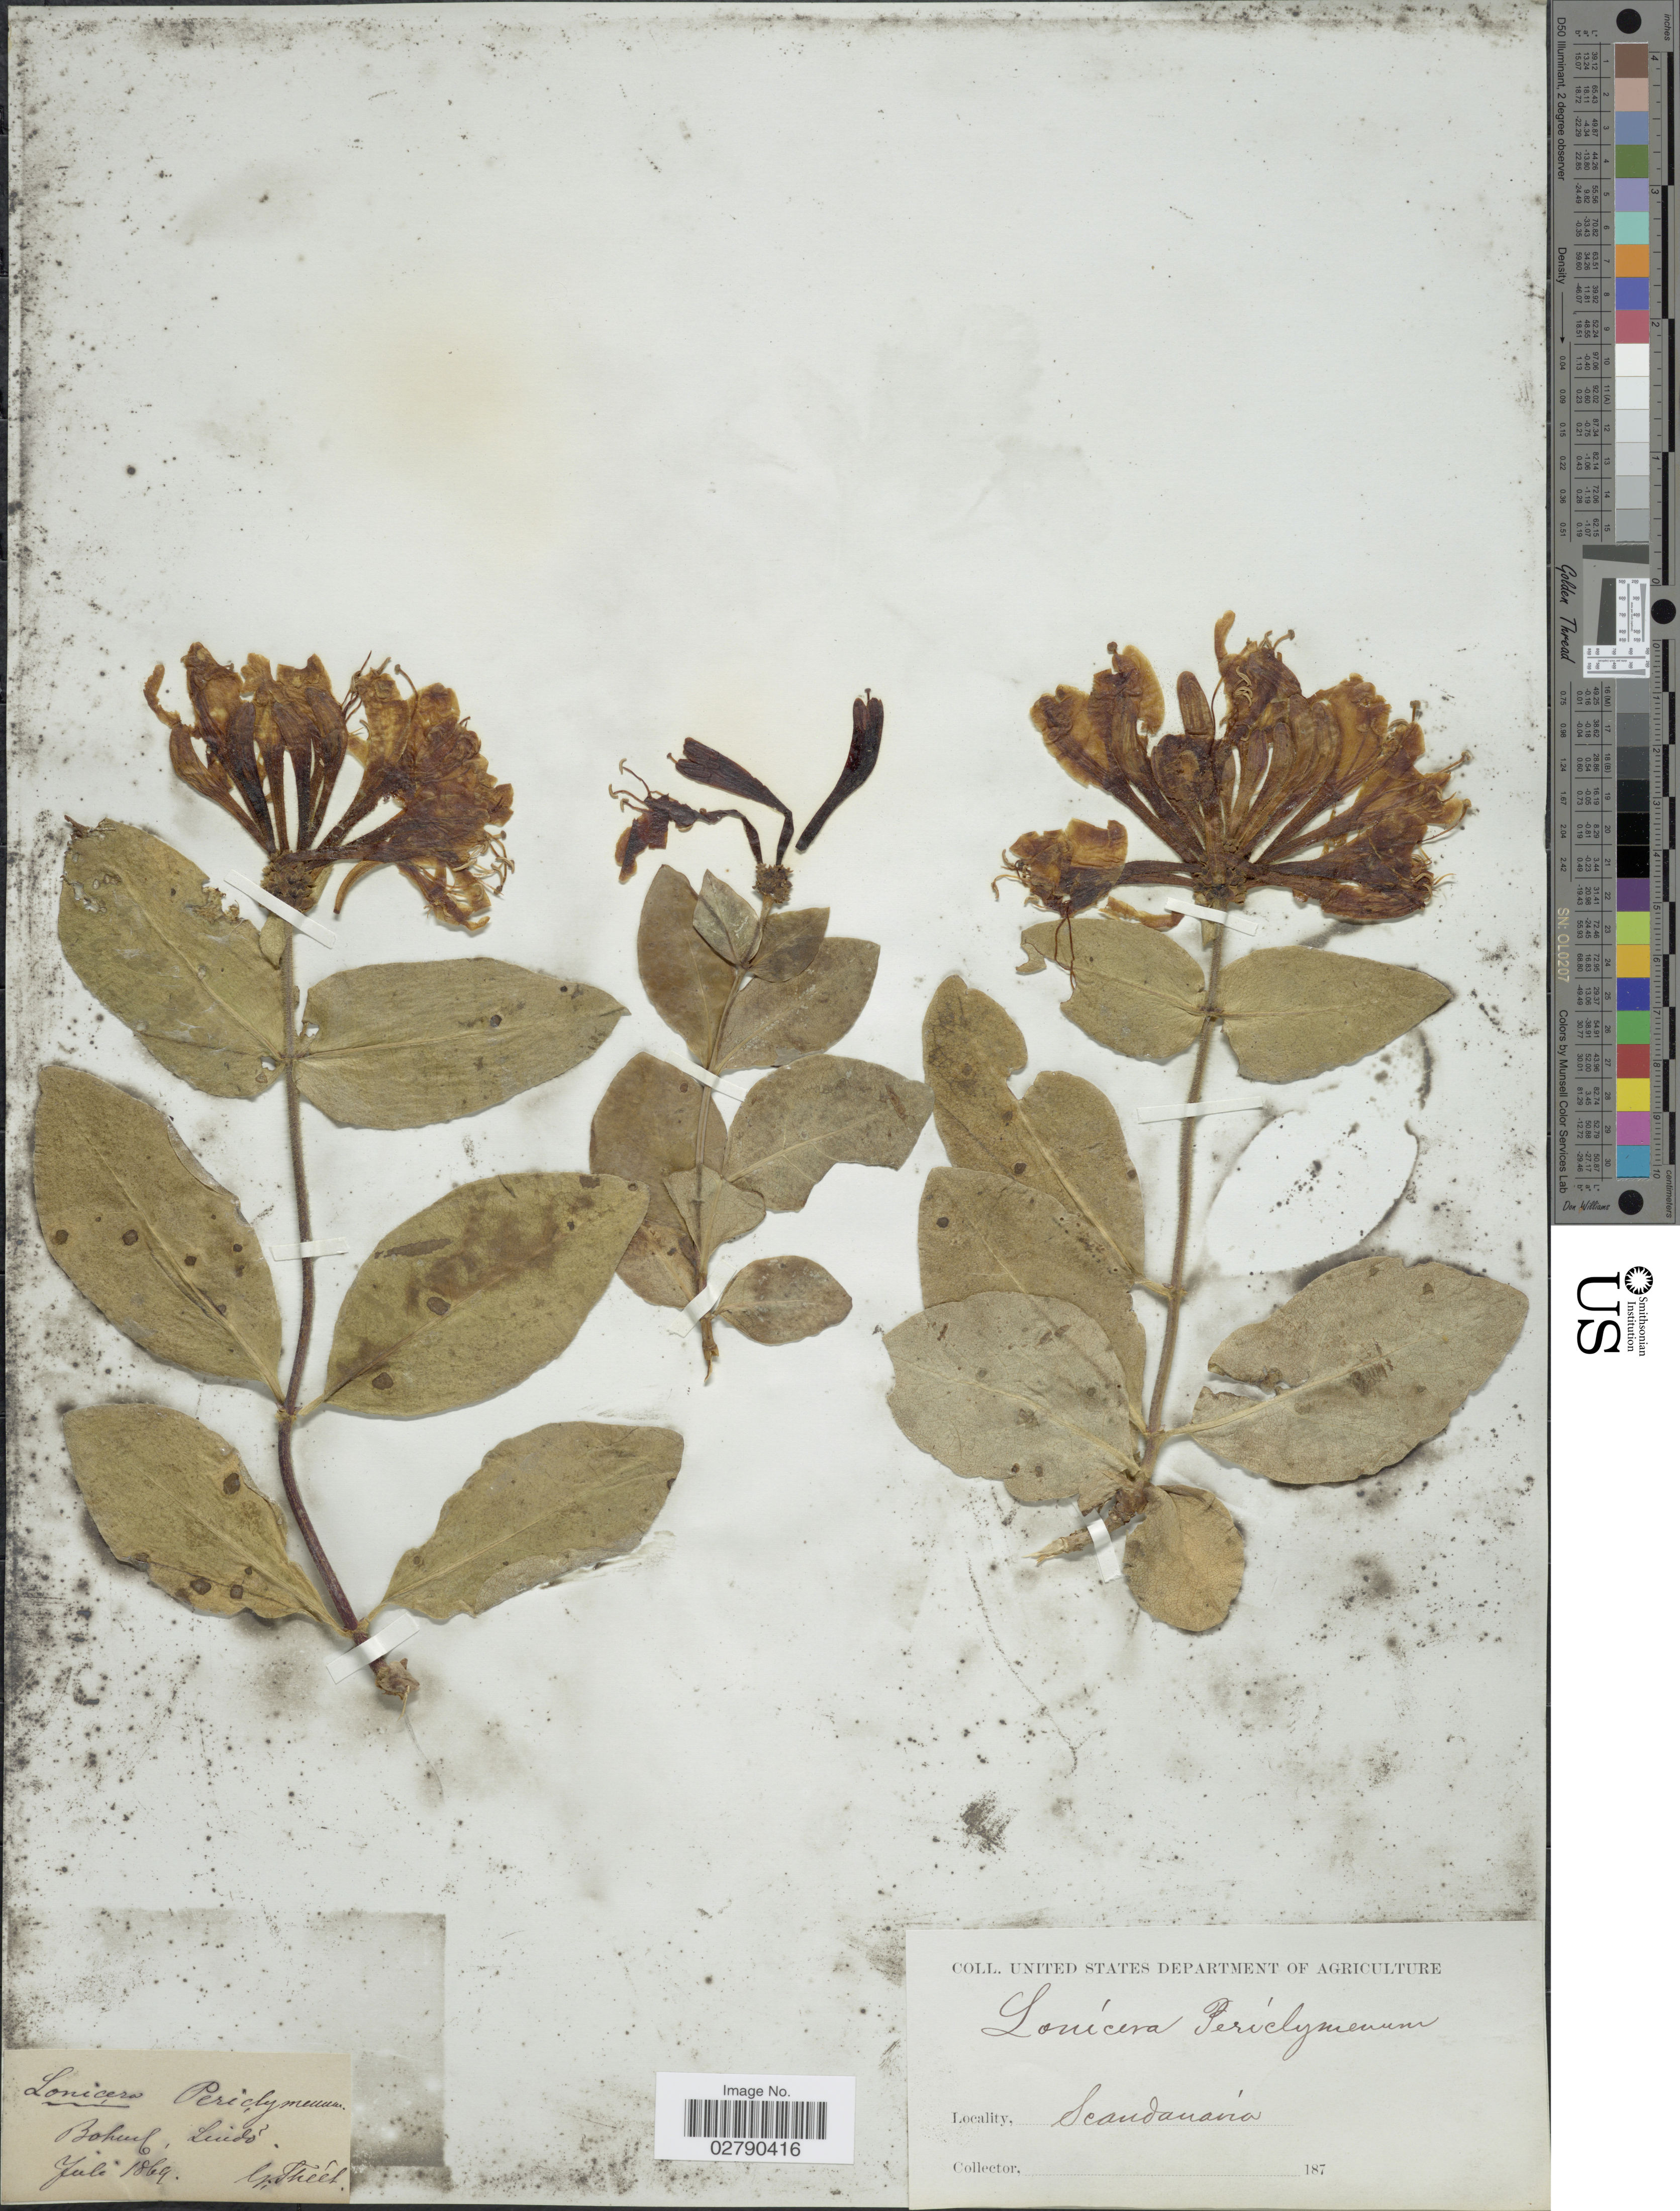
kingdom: Plantae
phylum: Tracheophyta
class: Magnoliopsida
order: Dipsacales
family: Caprifoliaceae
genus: Lonicera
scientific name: Lonicera periclymenum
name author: L.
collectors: Theel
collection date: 1869-07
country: Sweden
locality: Scandanavia. Bohusl. Lindö.